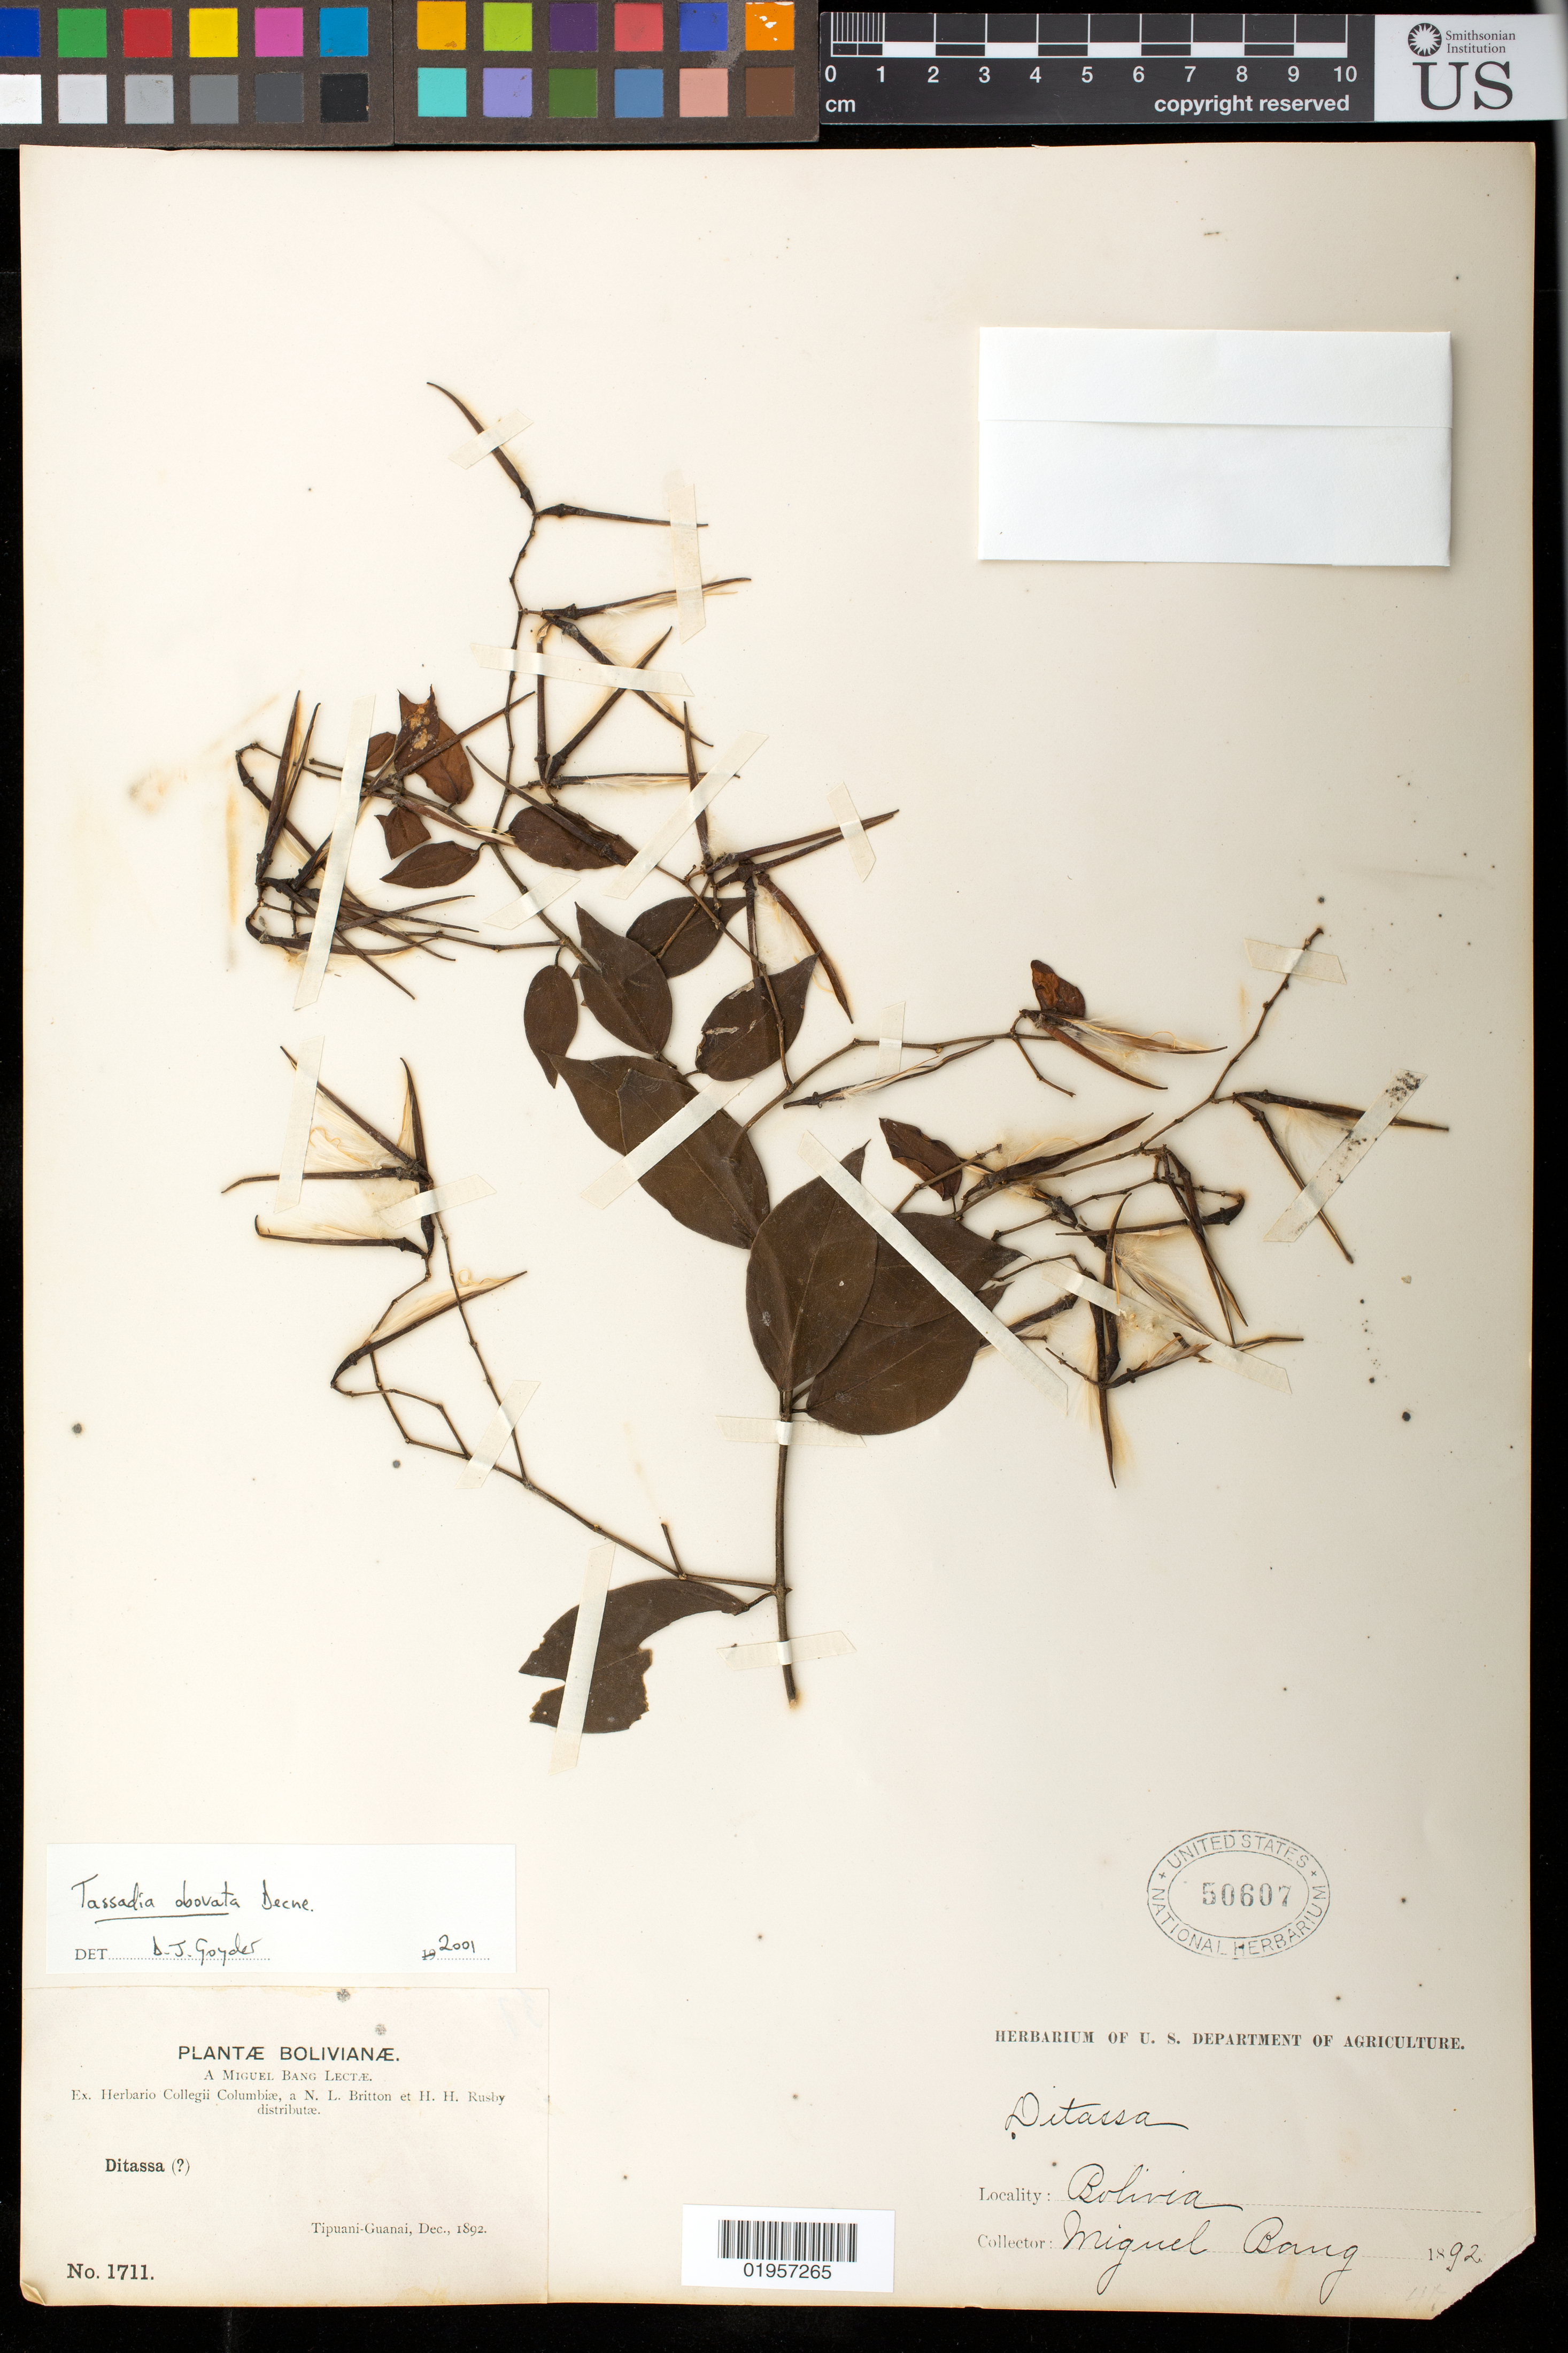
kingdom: Plantae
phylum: Tracheophyta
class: Magnoliopsida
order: Gentianales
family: Apocynaceae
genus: Tassadia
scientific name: Tassadia obovata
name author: Decne.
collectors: M. Bang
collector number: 1711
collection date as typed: Dec 1892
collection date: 1892-12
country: Bolivia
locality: Tipuani-Guanai.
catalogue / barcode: US 50607